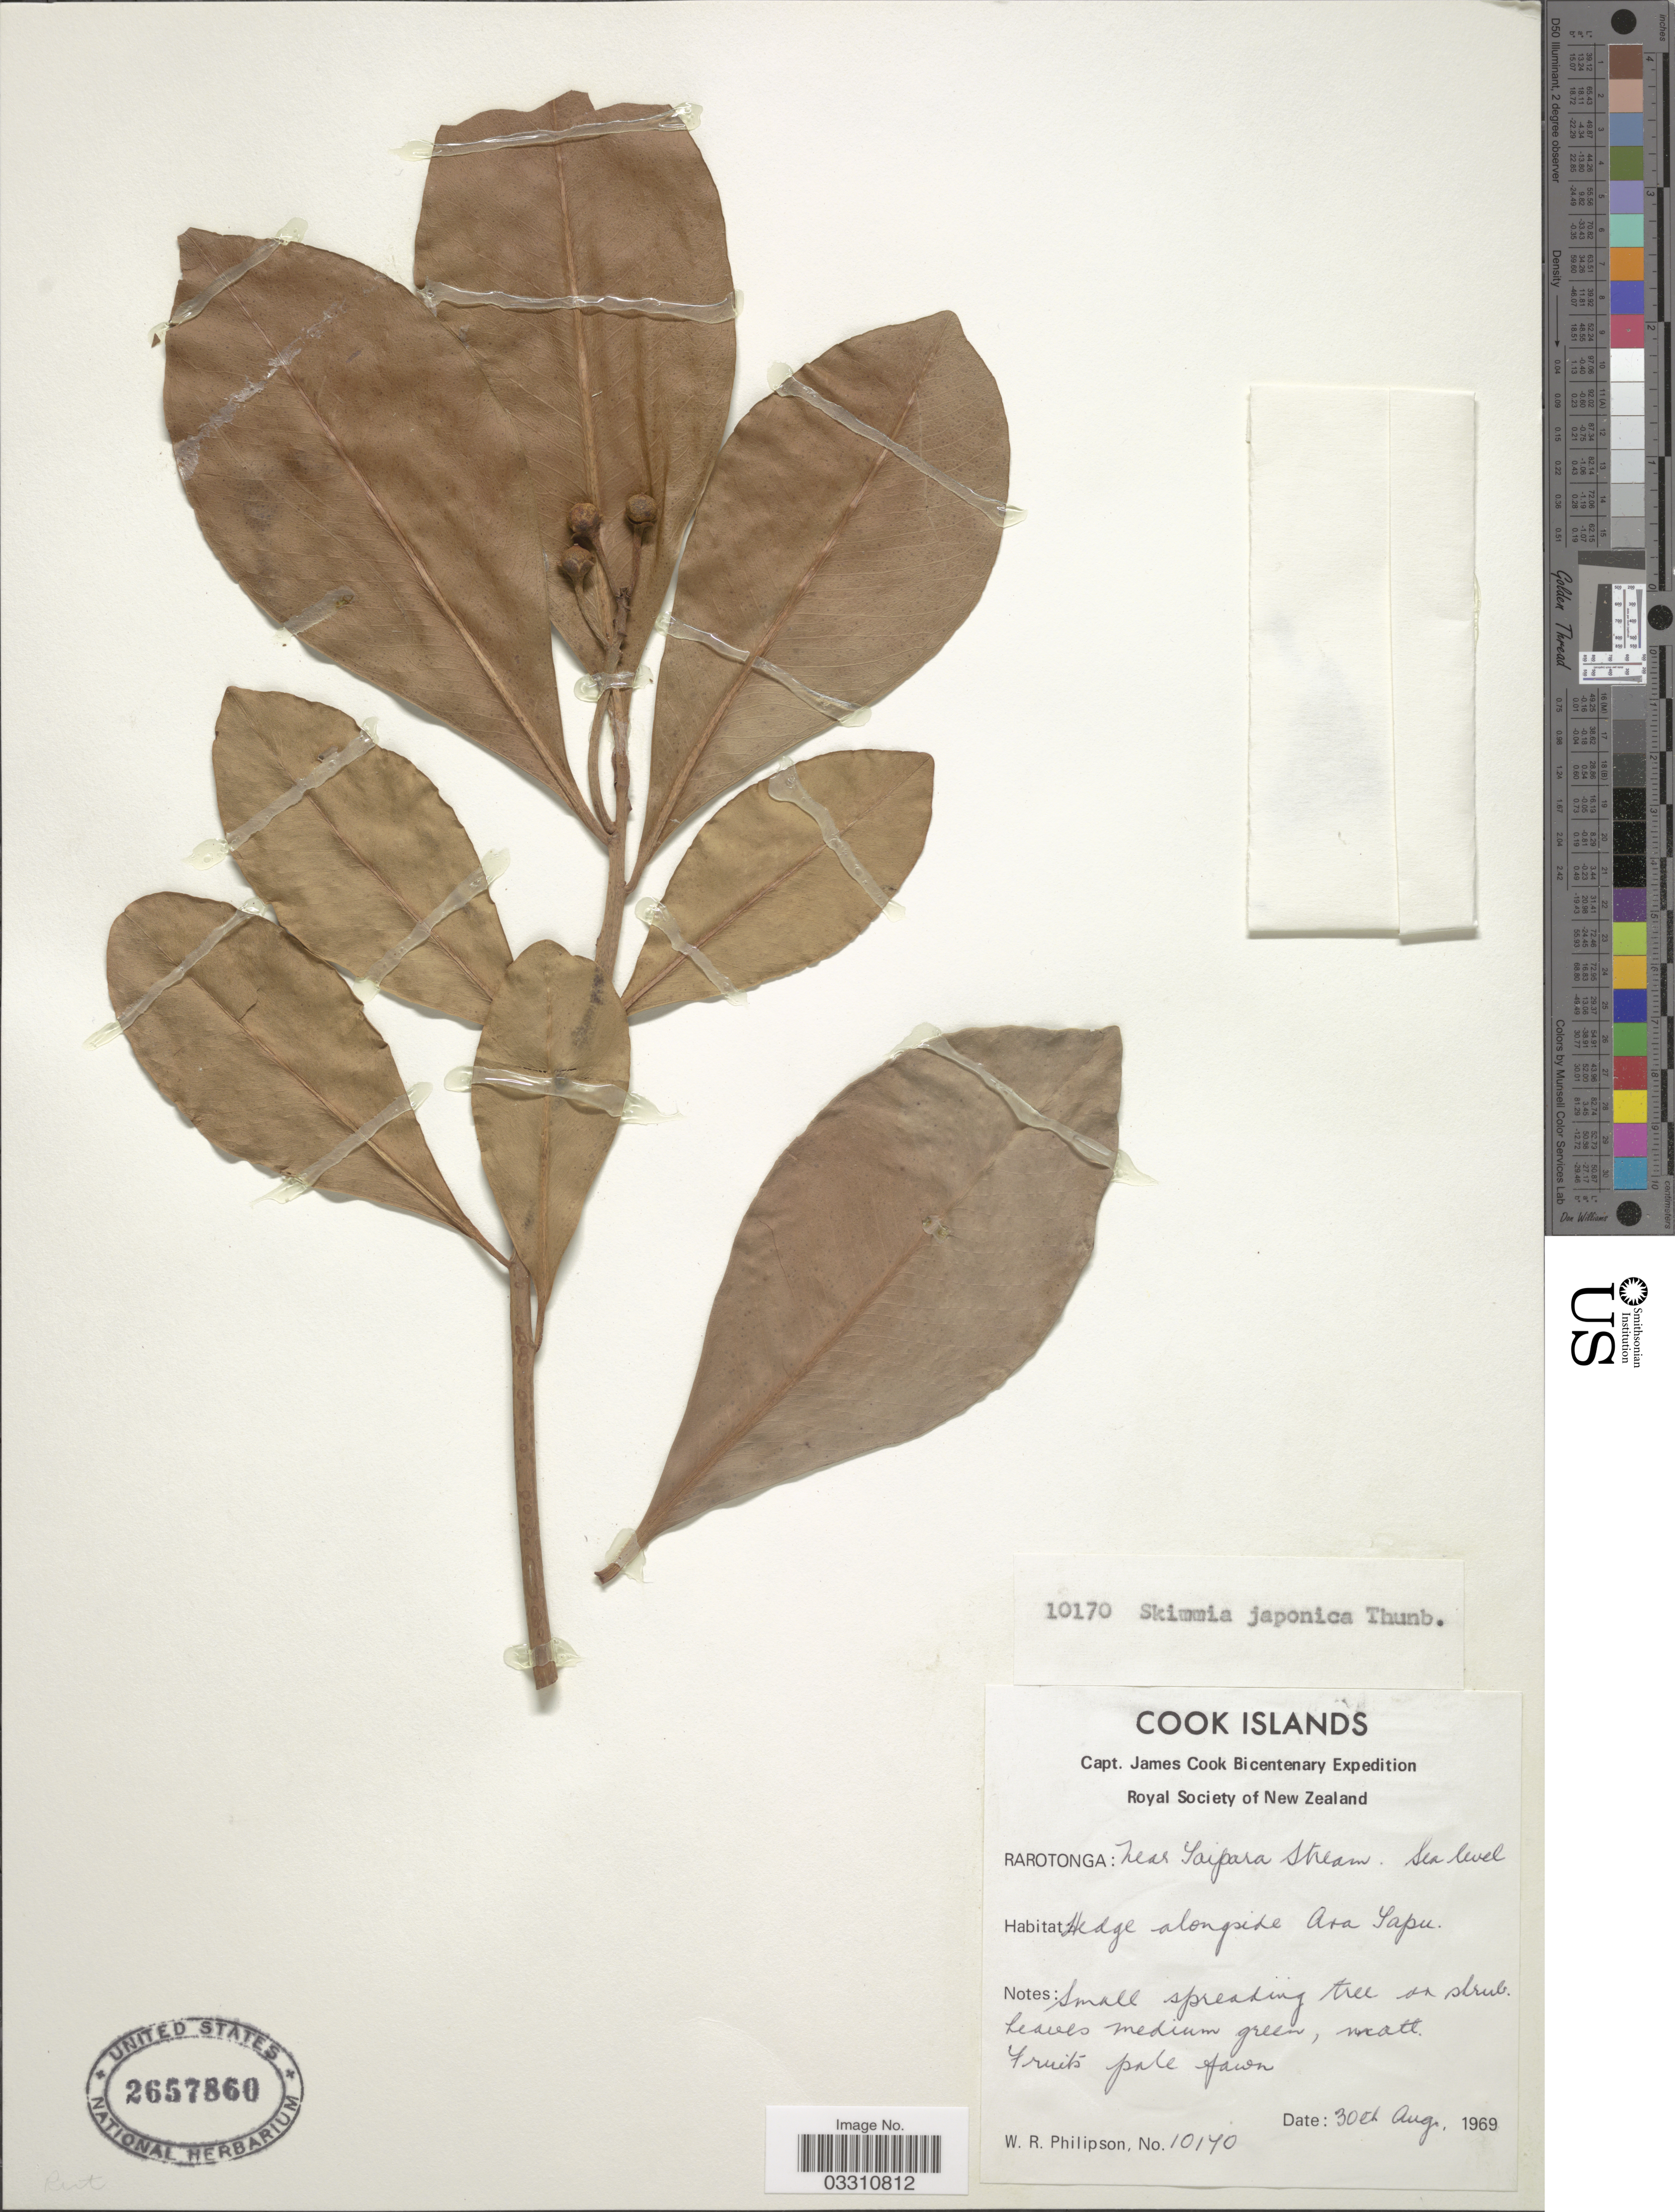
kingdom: Plantae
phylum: Tracheophyta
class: Magnoliopsida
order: Sapindales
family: Rutaceae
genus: Skimmia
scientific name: Skimmia japonica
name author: Thunb.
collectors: W. R. Philipson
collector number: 10140*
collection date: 1969-08-30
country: Cook Islands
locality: Rarotonga: Near Saipara Stream, Hedge along side Ara Tapu.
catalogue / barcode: US 2657860